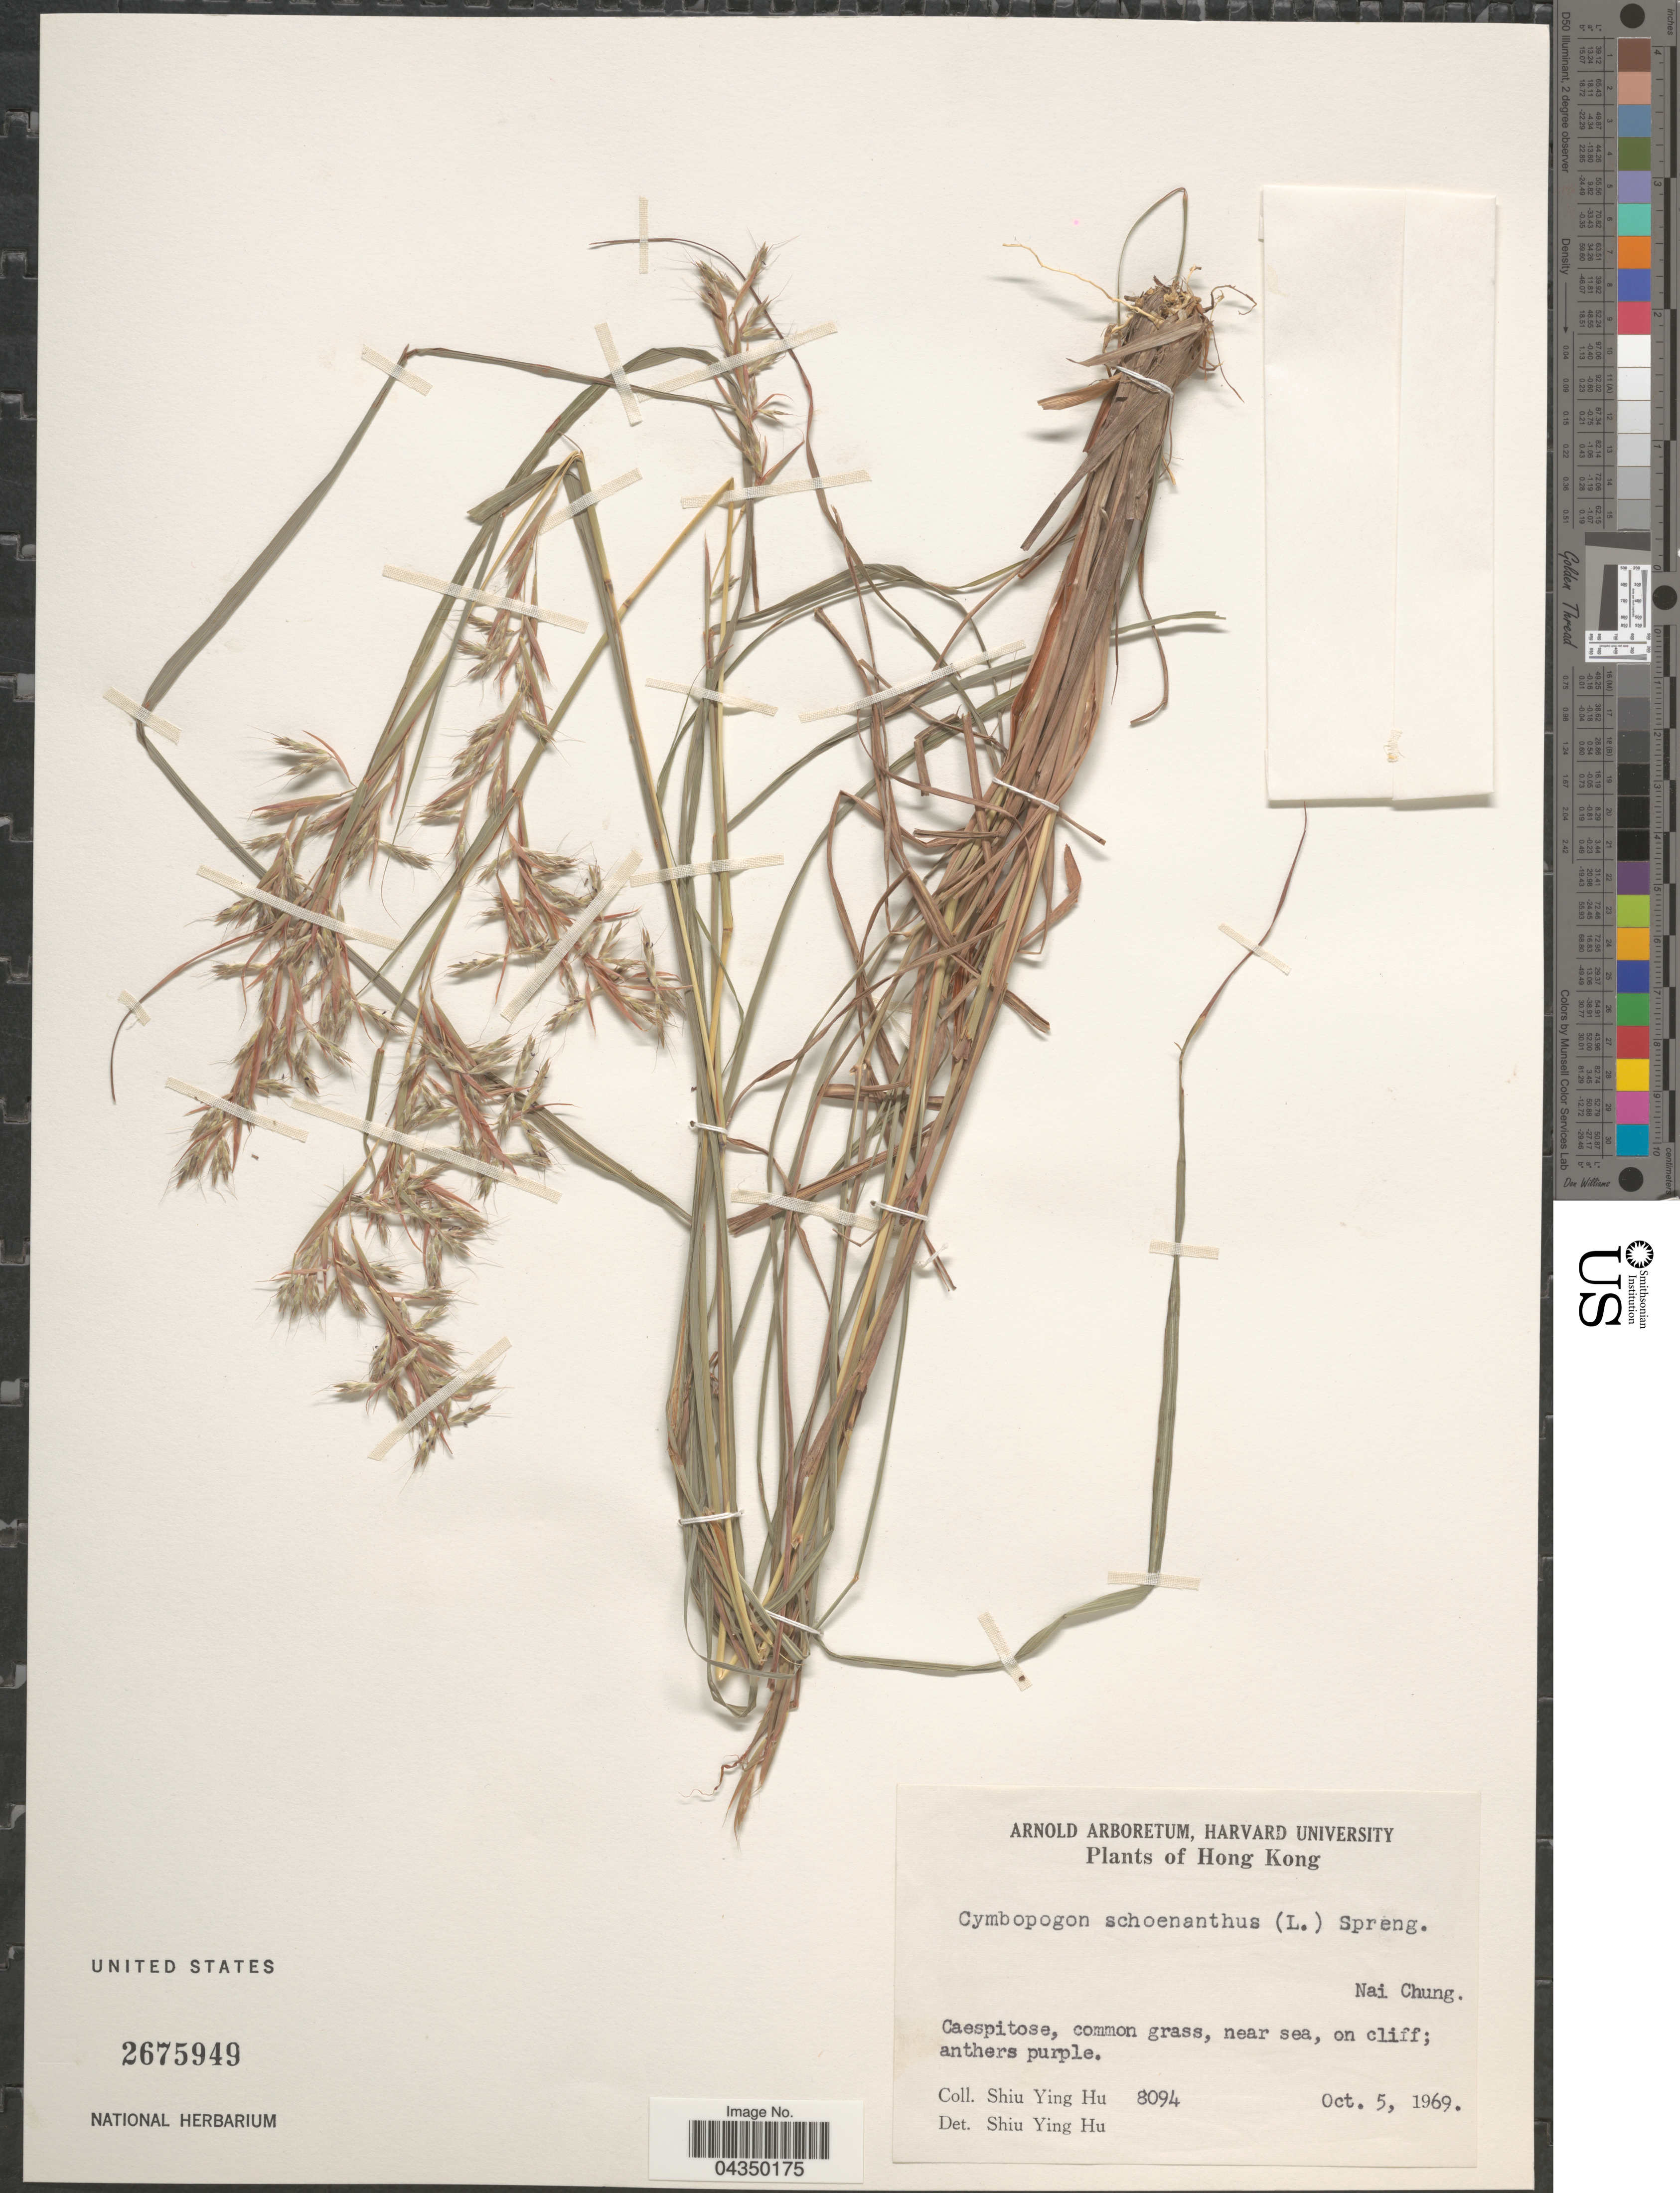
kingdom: Plantae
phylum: Tracheophyta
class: Liliopsida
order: Poales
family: Poaceae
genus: Cymbopogon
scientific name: Cymbopogon schoenanthus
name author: (L.) Spreng.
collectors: S. Y. Hu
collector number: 8094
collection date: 1969-10-05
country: China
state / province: Hong Kong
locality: Nai Chung. Near the sea, on cliff.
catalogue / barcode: US 2675949